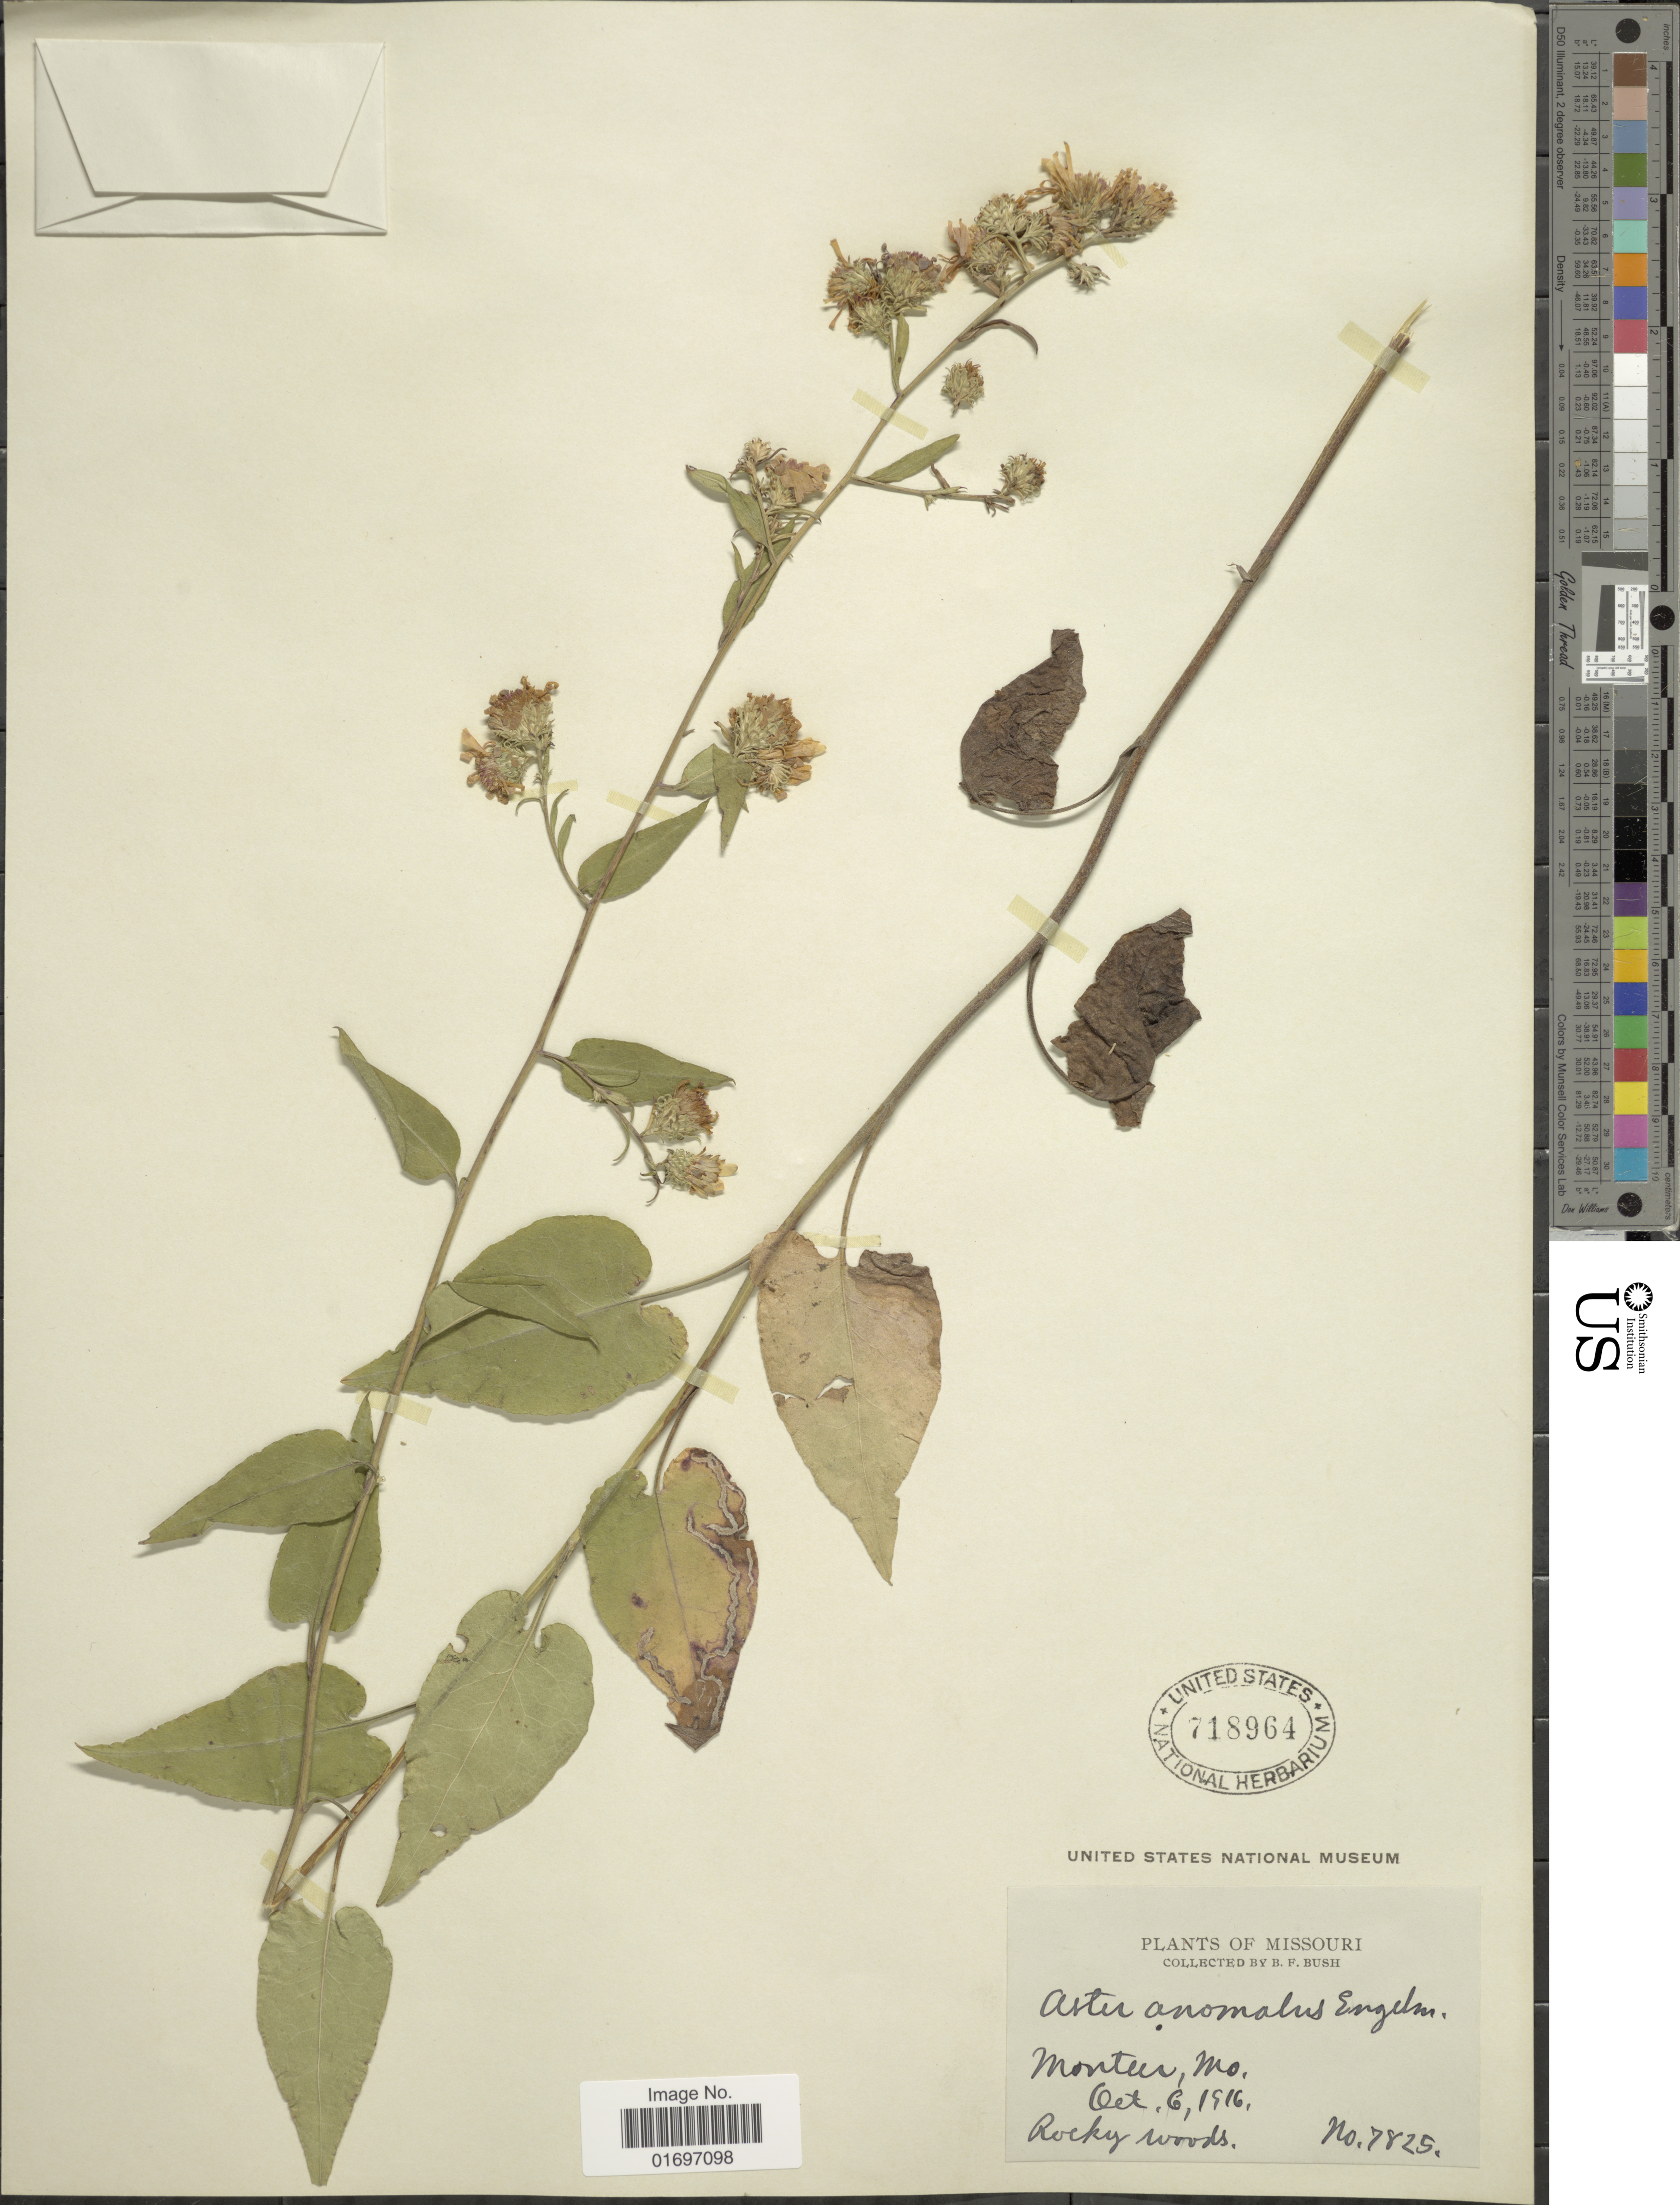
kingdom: Plantae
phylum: Tracheophyta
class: Magnoliopsida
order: Asterales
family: Asteraceae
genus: Symphyotrichum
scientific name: Symphyotrichum anomalum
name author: (Engelm.) G.L. Nesom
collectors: B. F. Bush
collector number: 7825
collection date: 1916-10-06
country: United States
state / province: Missouri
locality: Missouri. Monteer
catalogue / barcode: US 718964